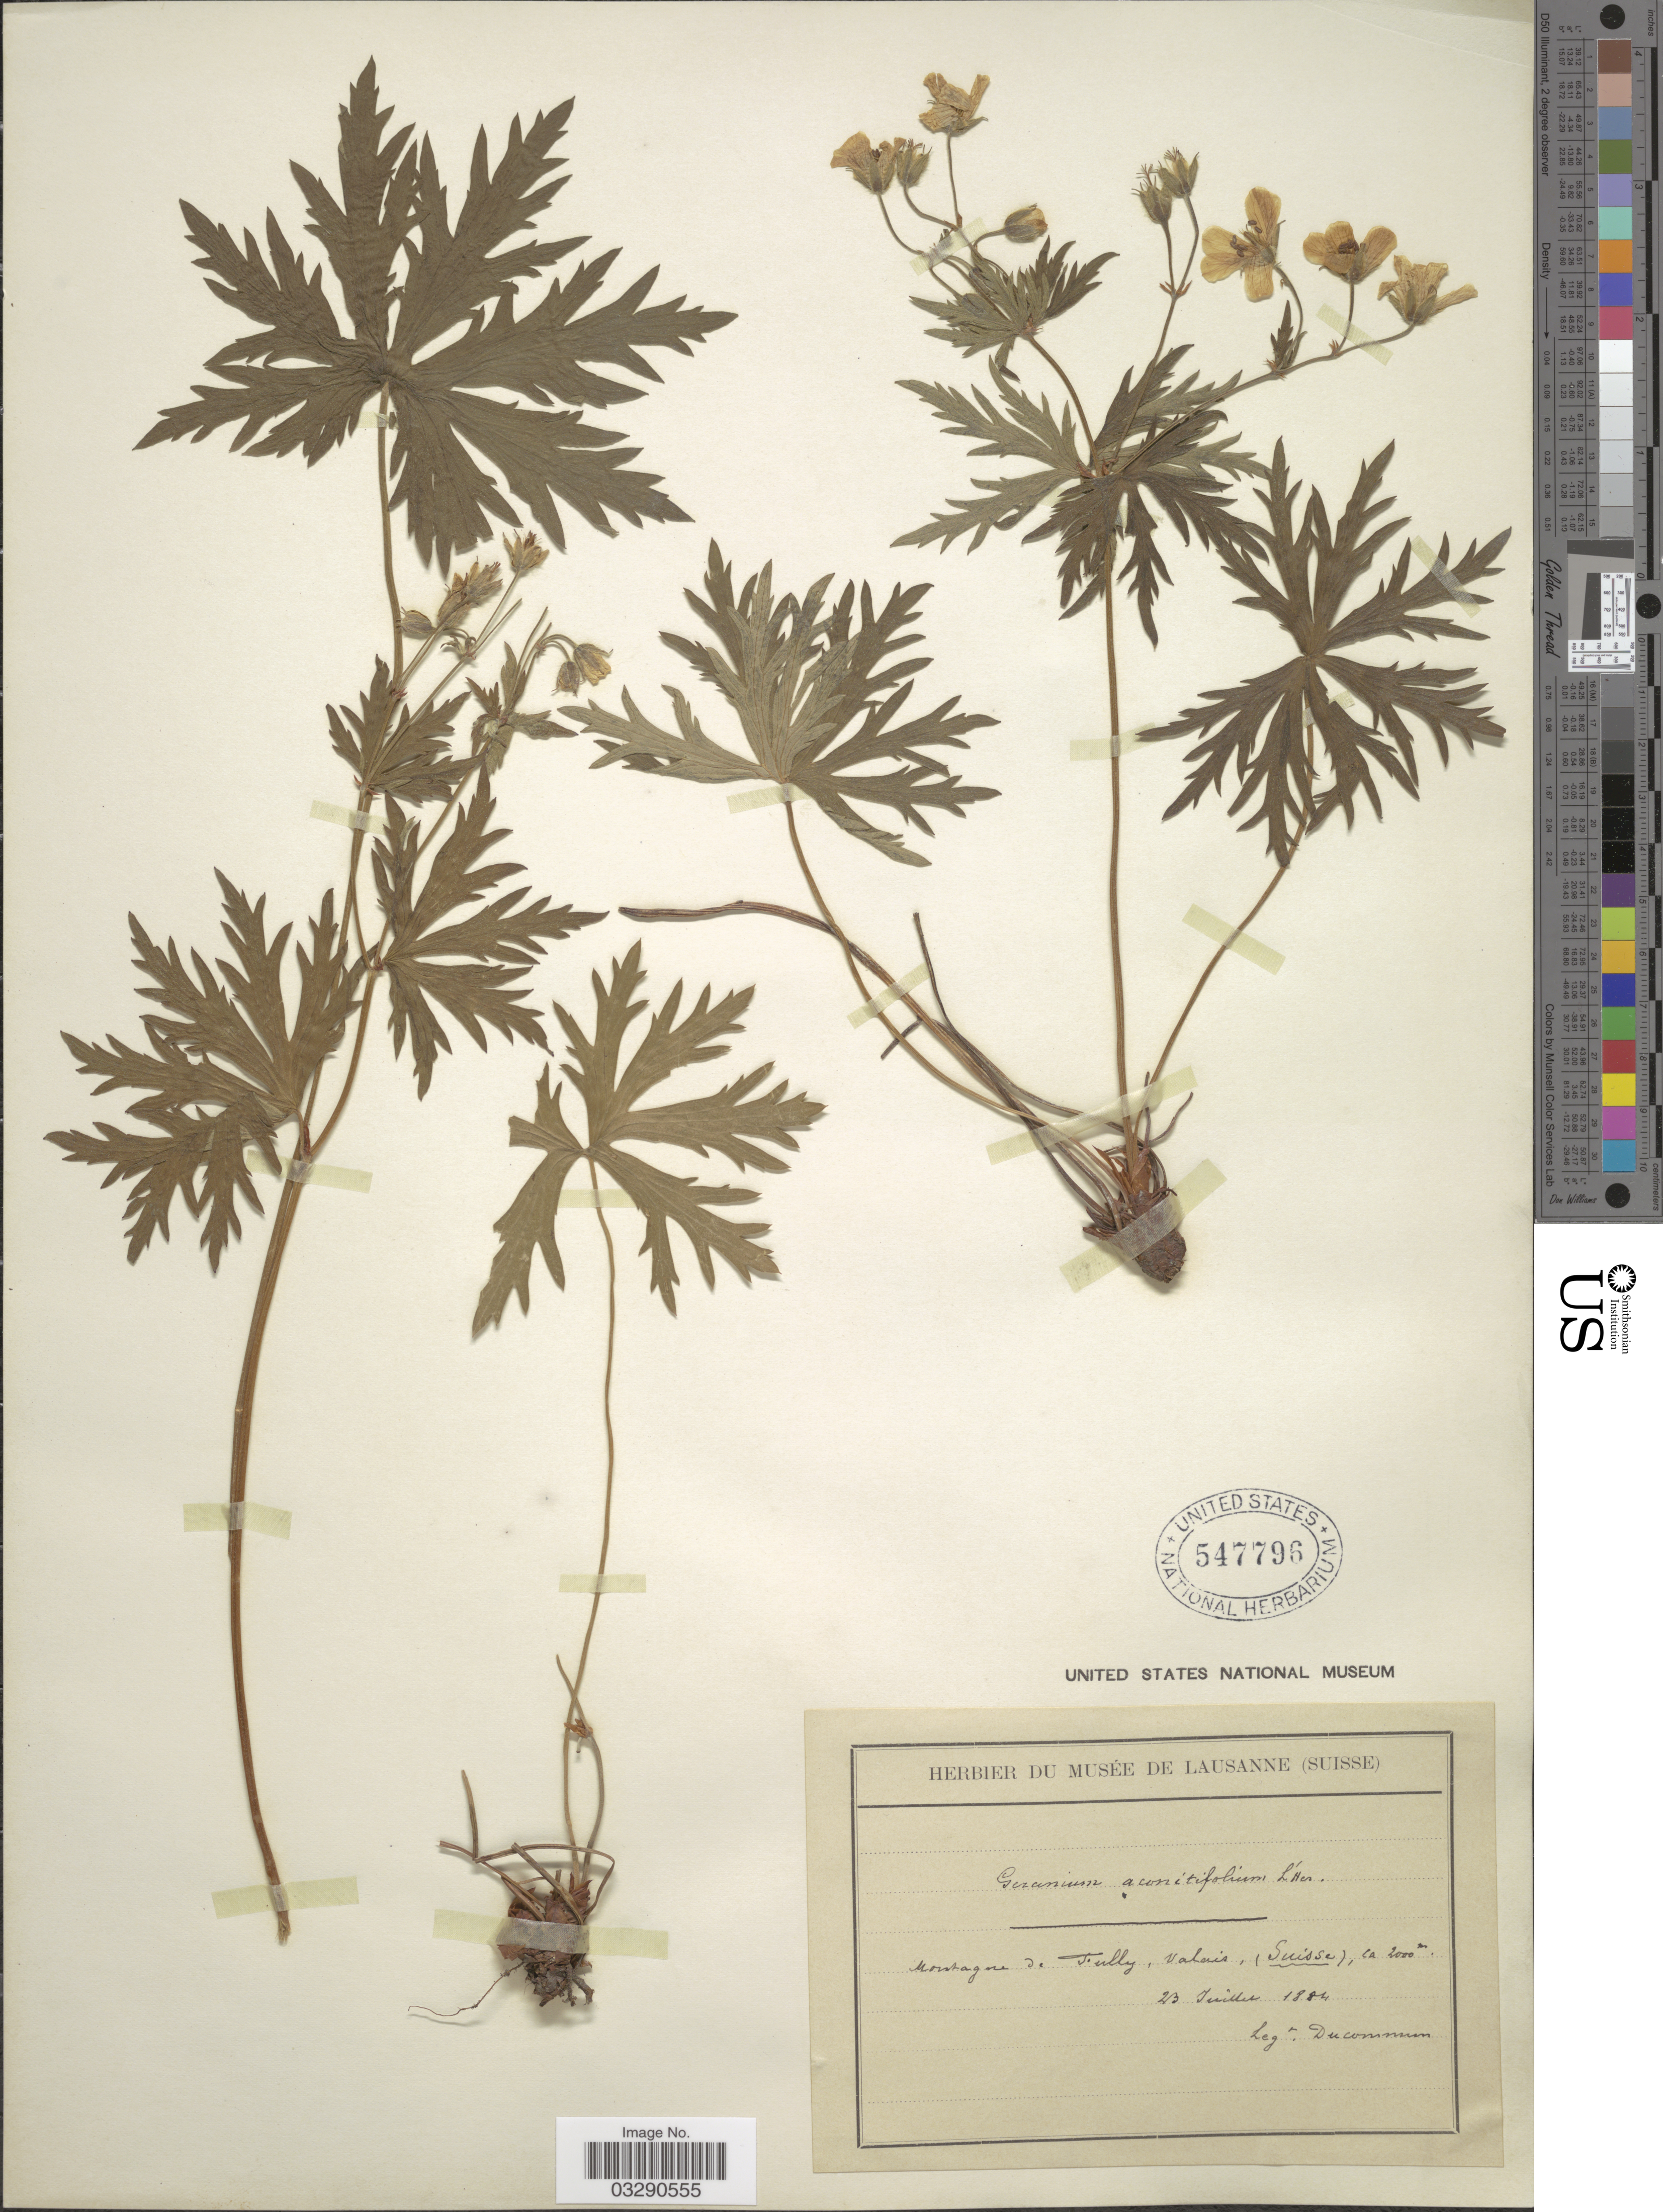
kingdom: Plantae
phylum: Tracheophyta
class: Magnoliopsida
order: Geraniales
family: Geraniaceae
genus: Geranium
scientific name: Geranium aconitifolium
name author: L'Hér.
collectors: Ducommun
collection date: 1884-07-23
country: Switzerland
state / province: Valais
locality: Montagne de Fully, (Suisse).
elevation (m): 2000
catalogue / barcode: US 547796